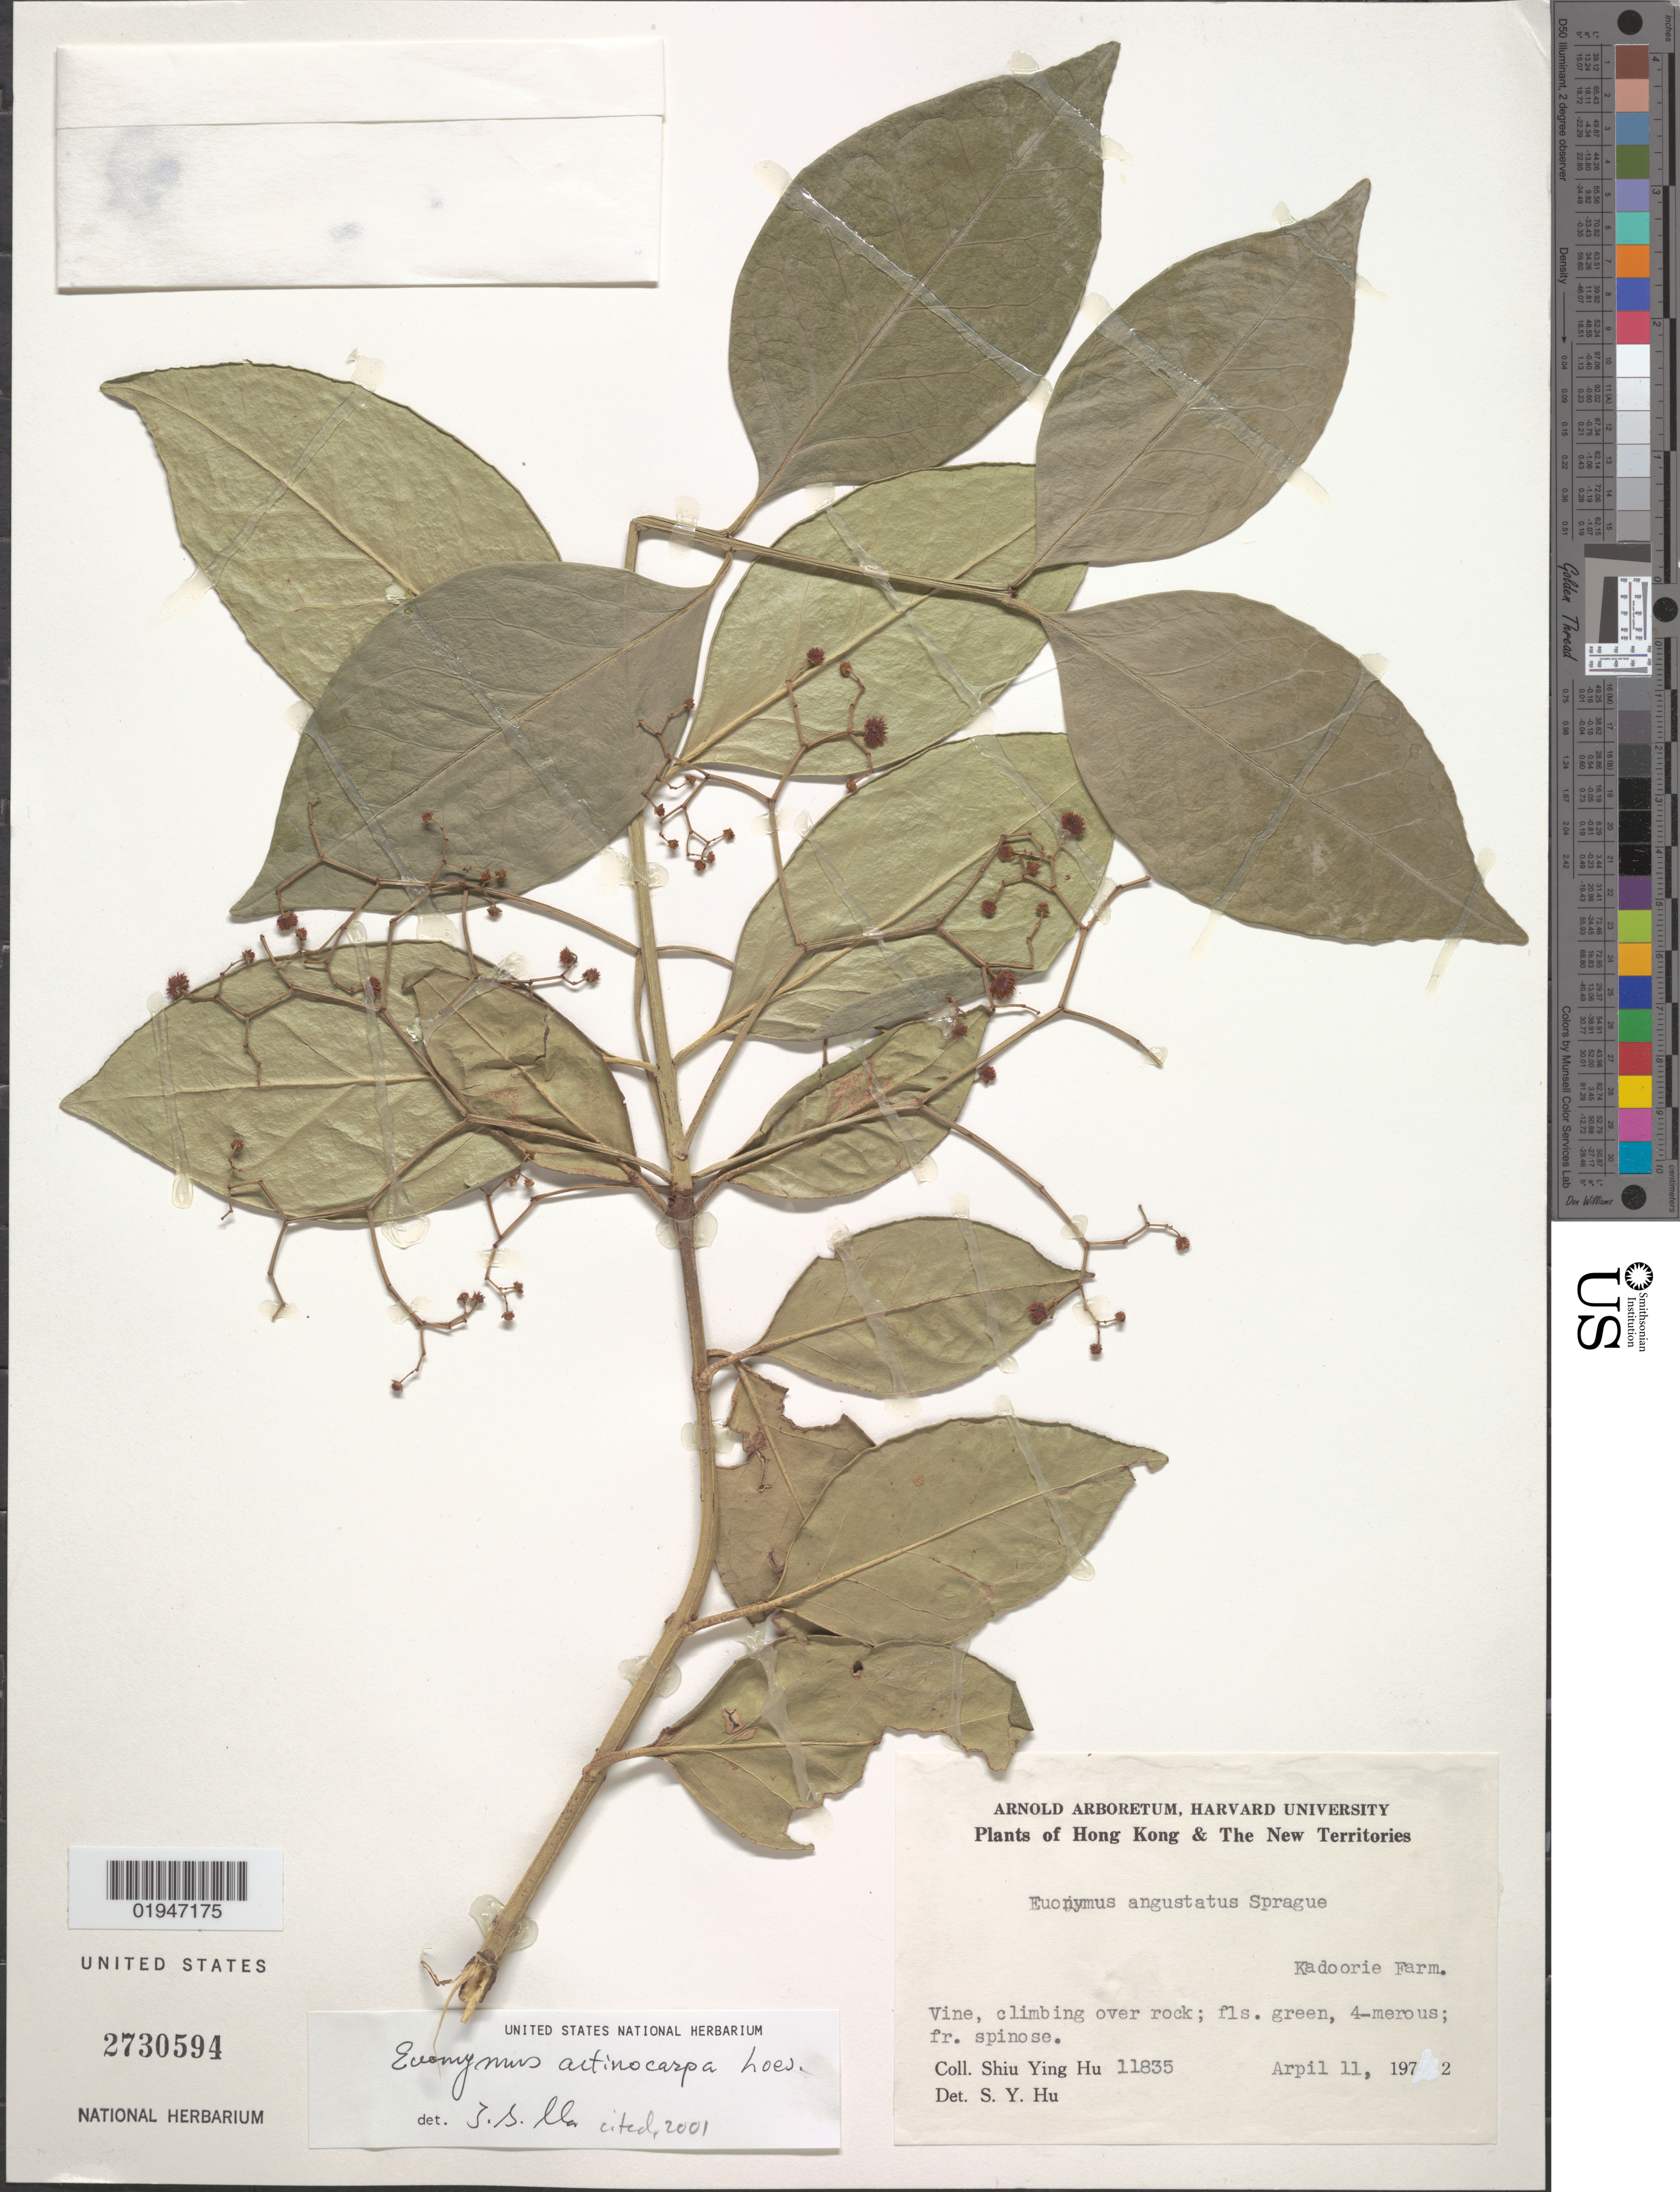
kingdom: Plantae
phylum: Tracheophyta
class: Magnoliopsida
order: Celastrales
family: Celastraceae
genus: Euonymus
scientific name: Euonymus actinocarpa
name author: Loes.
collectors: S. Y. Hu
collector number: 11835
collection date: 1972-04-11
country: China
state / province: Hong Kong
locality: New Territories. Dadoorie Farm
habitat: Climbing over rock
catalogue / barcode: US 2730594